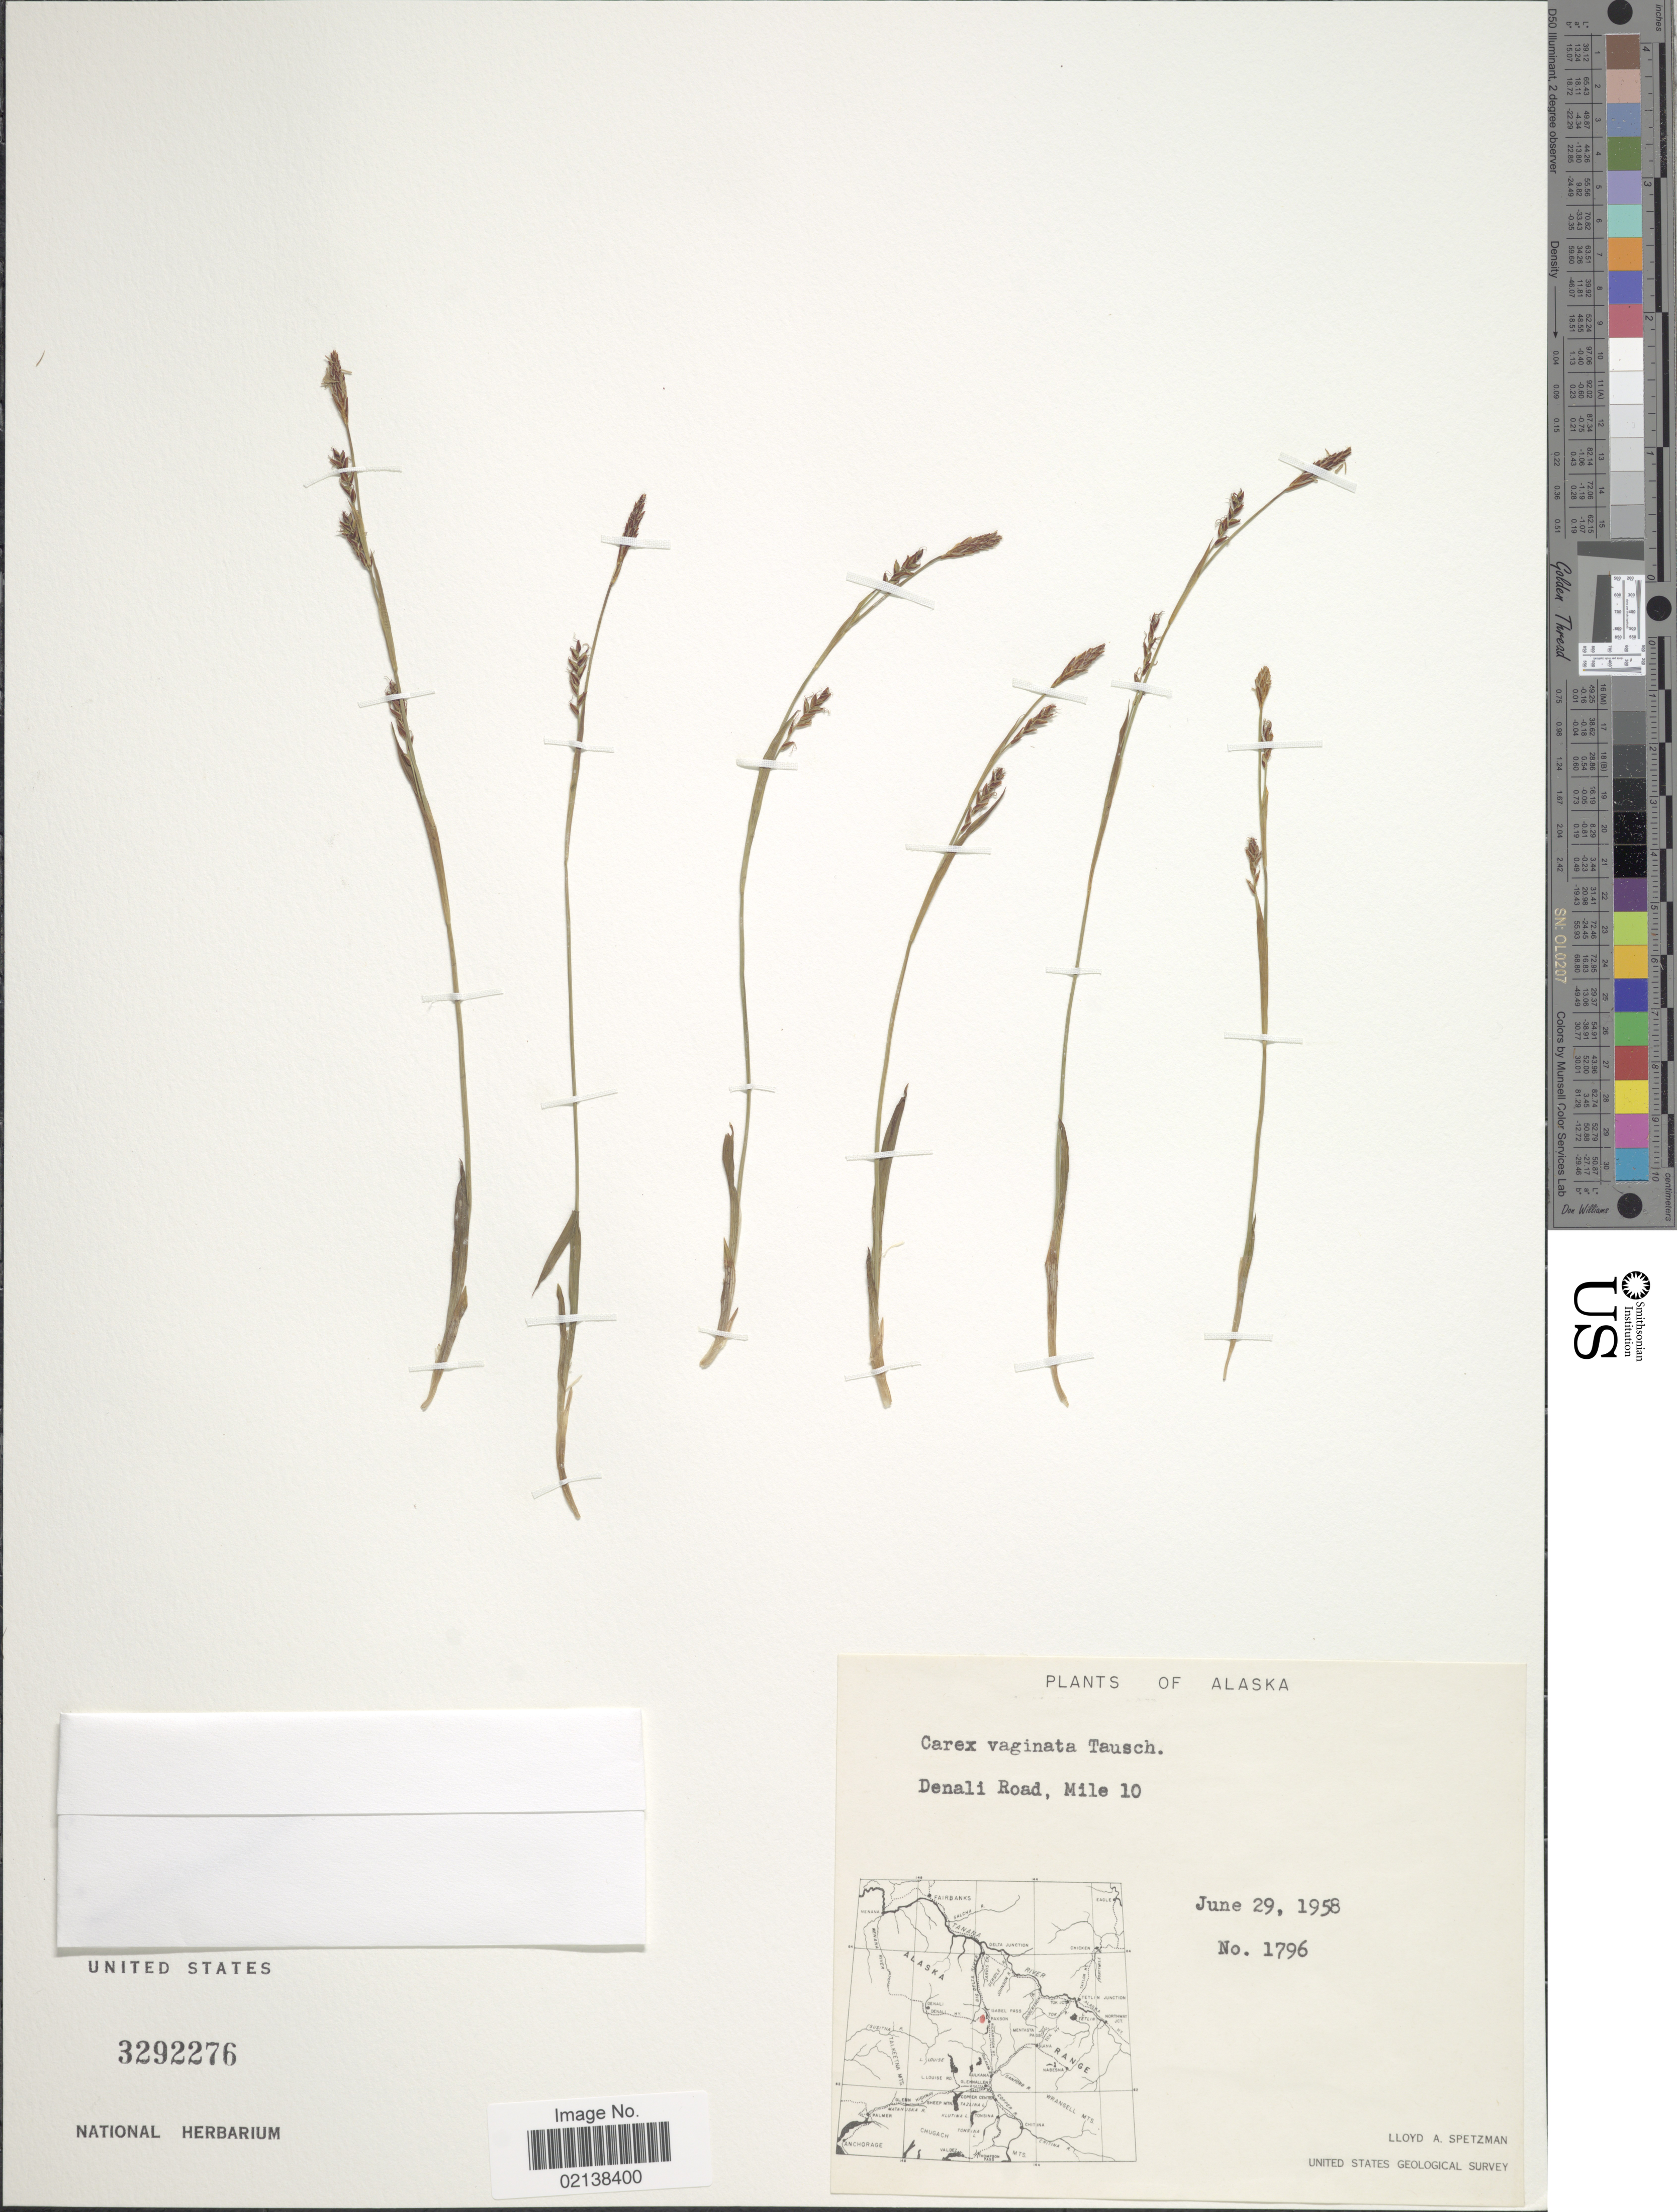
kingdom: Plantae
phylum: Tracheophyta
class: Liliopsida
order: Poales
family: Cyperaceae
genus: Carex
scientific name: Carex vaginata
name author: Tausch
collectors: L. Spetzman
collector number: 1796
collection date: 1958-06-29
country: United States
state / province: Alaska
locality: Denali Road, Mile 10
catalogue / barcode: US 3292276